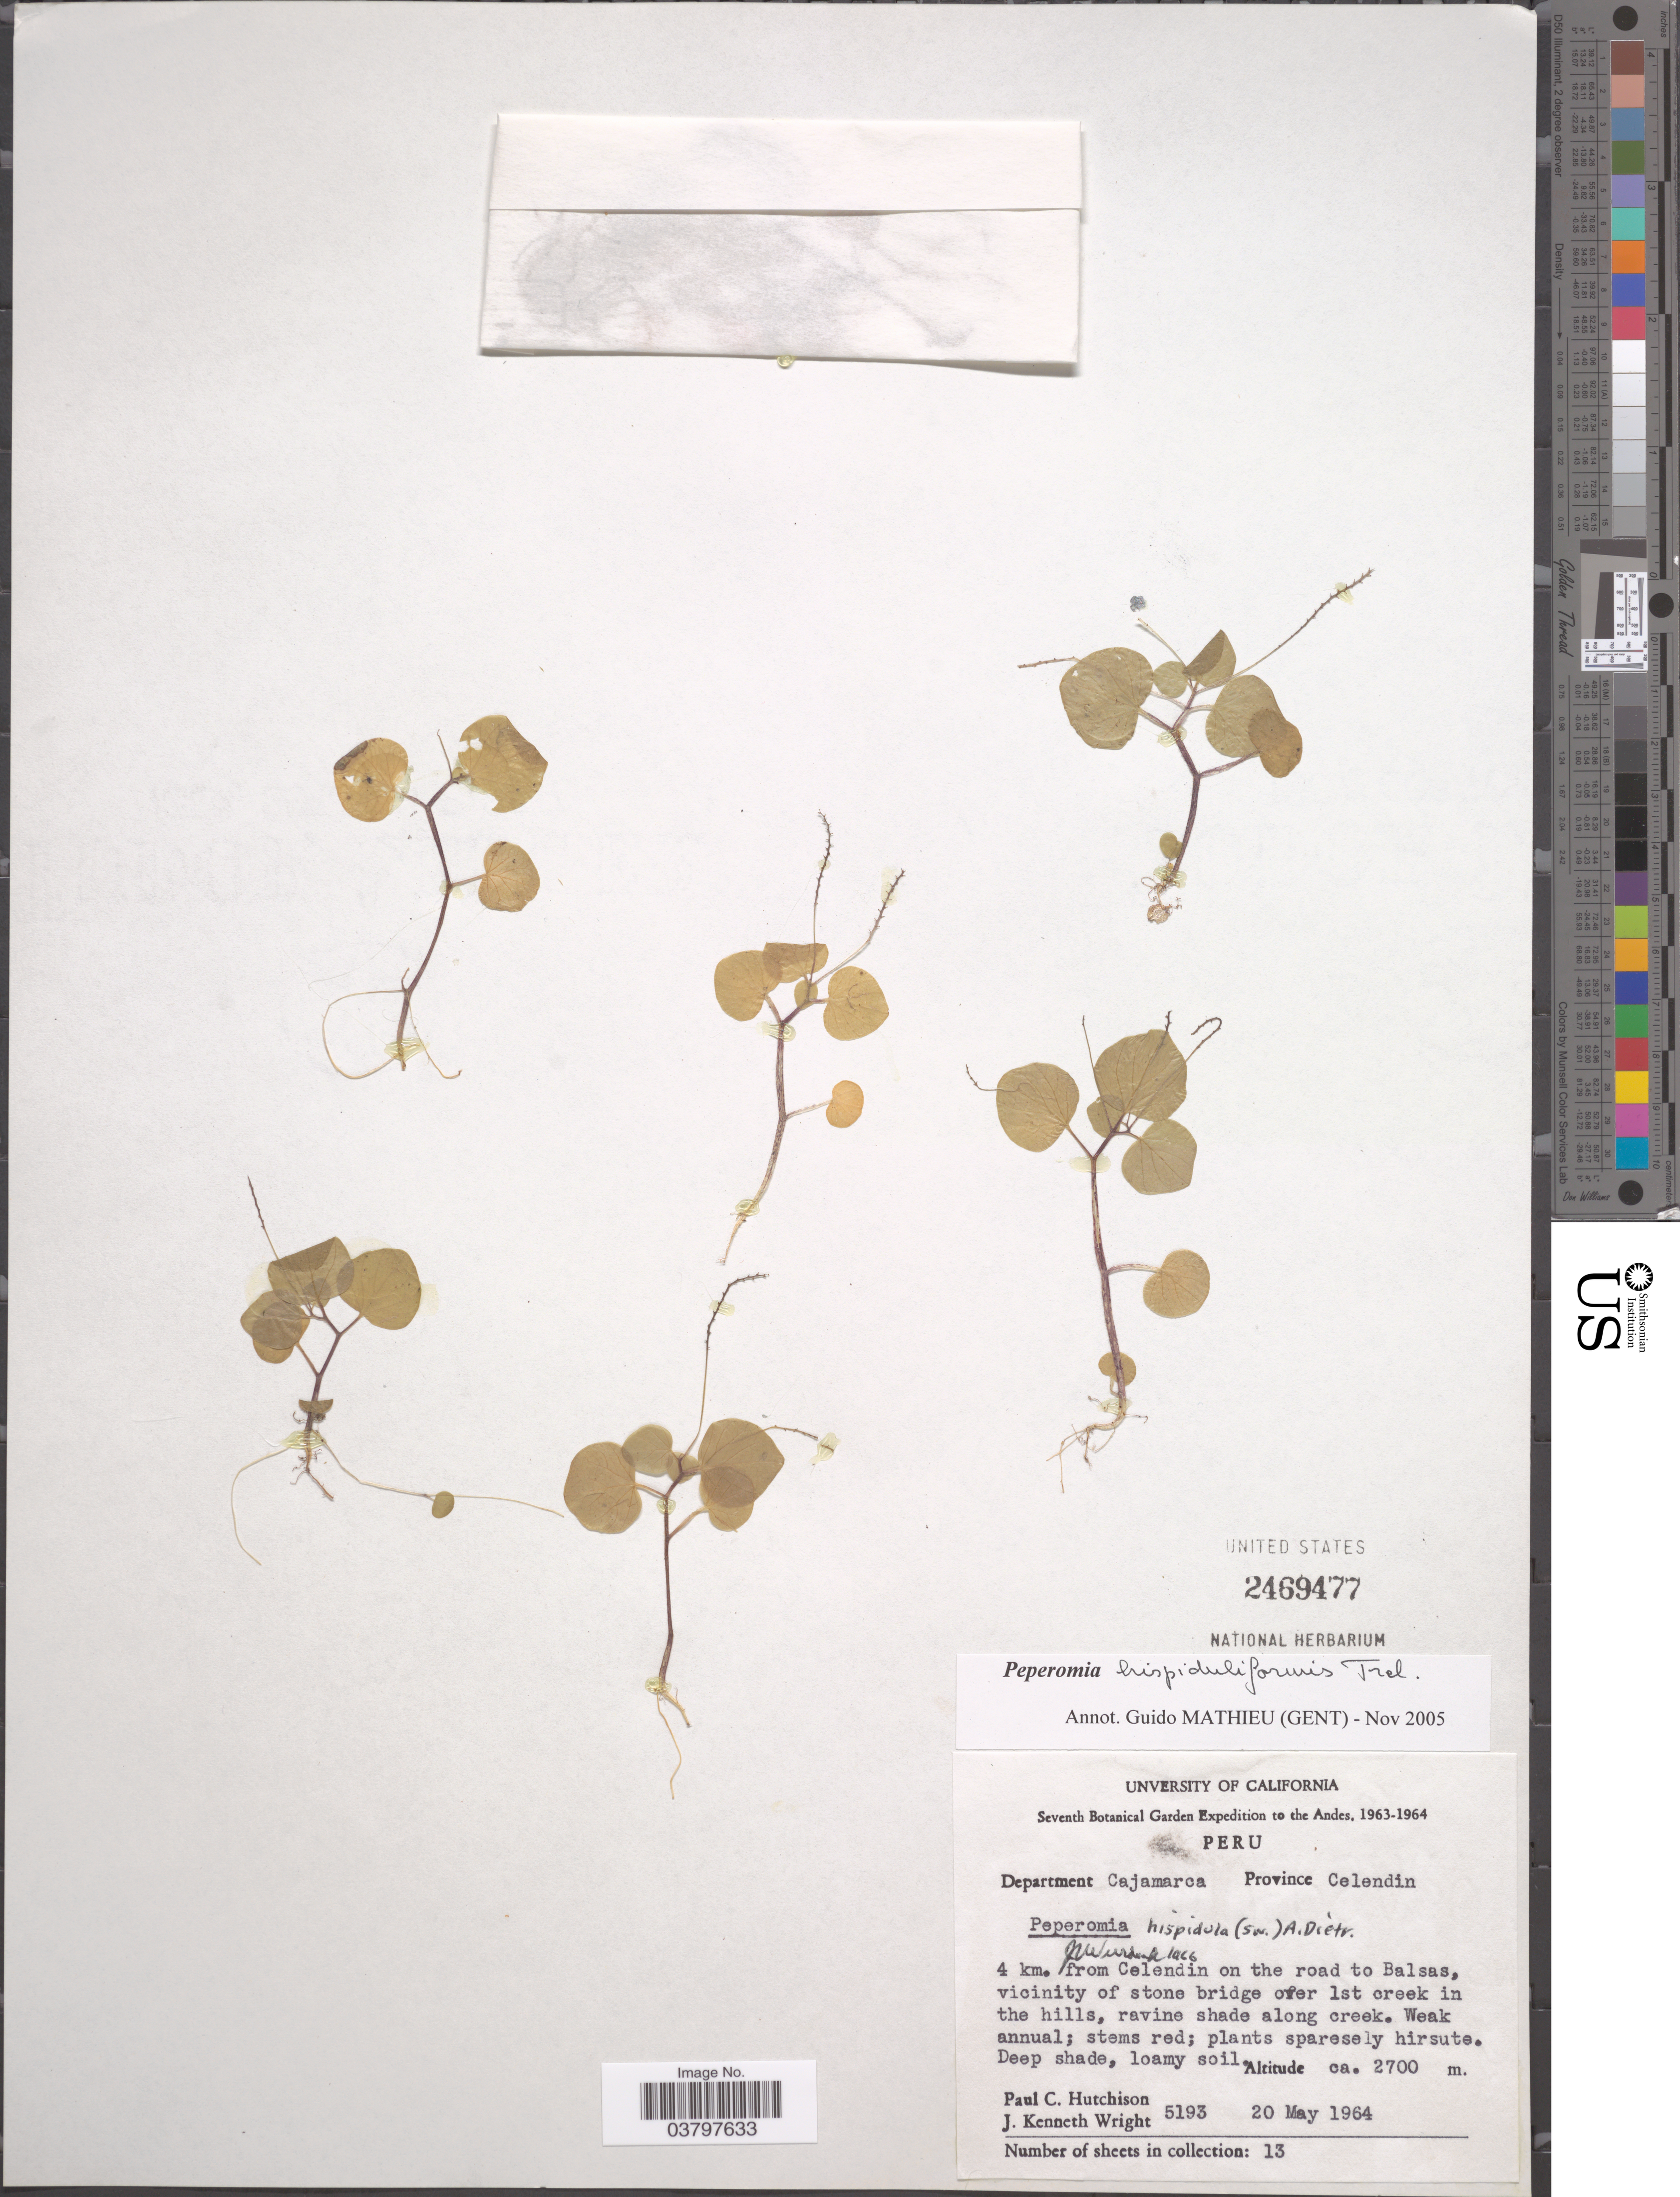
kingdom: Plantae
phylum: Tracheophyta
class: Magnoliopsida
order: Piperales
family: Piperaceae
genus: Peperomia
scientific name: Peperomia hispiduliformis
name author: Trel. in Moldenke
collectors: P. C. Hutchison & J. K. Wright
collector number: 5193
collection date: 1964-05-20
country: Peru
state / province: Cajamarca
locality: The Andes. Department Cajamarca Province Celendin. 4 km. from Celendin on the road to Balsas, vicinity of stone bridge over 1st creek in the hills.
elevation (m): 2700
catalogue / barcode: US 2469477